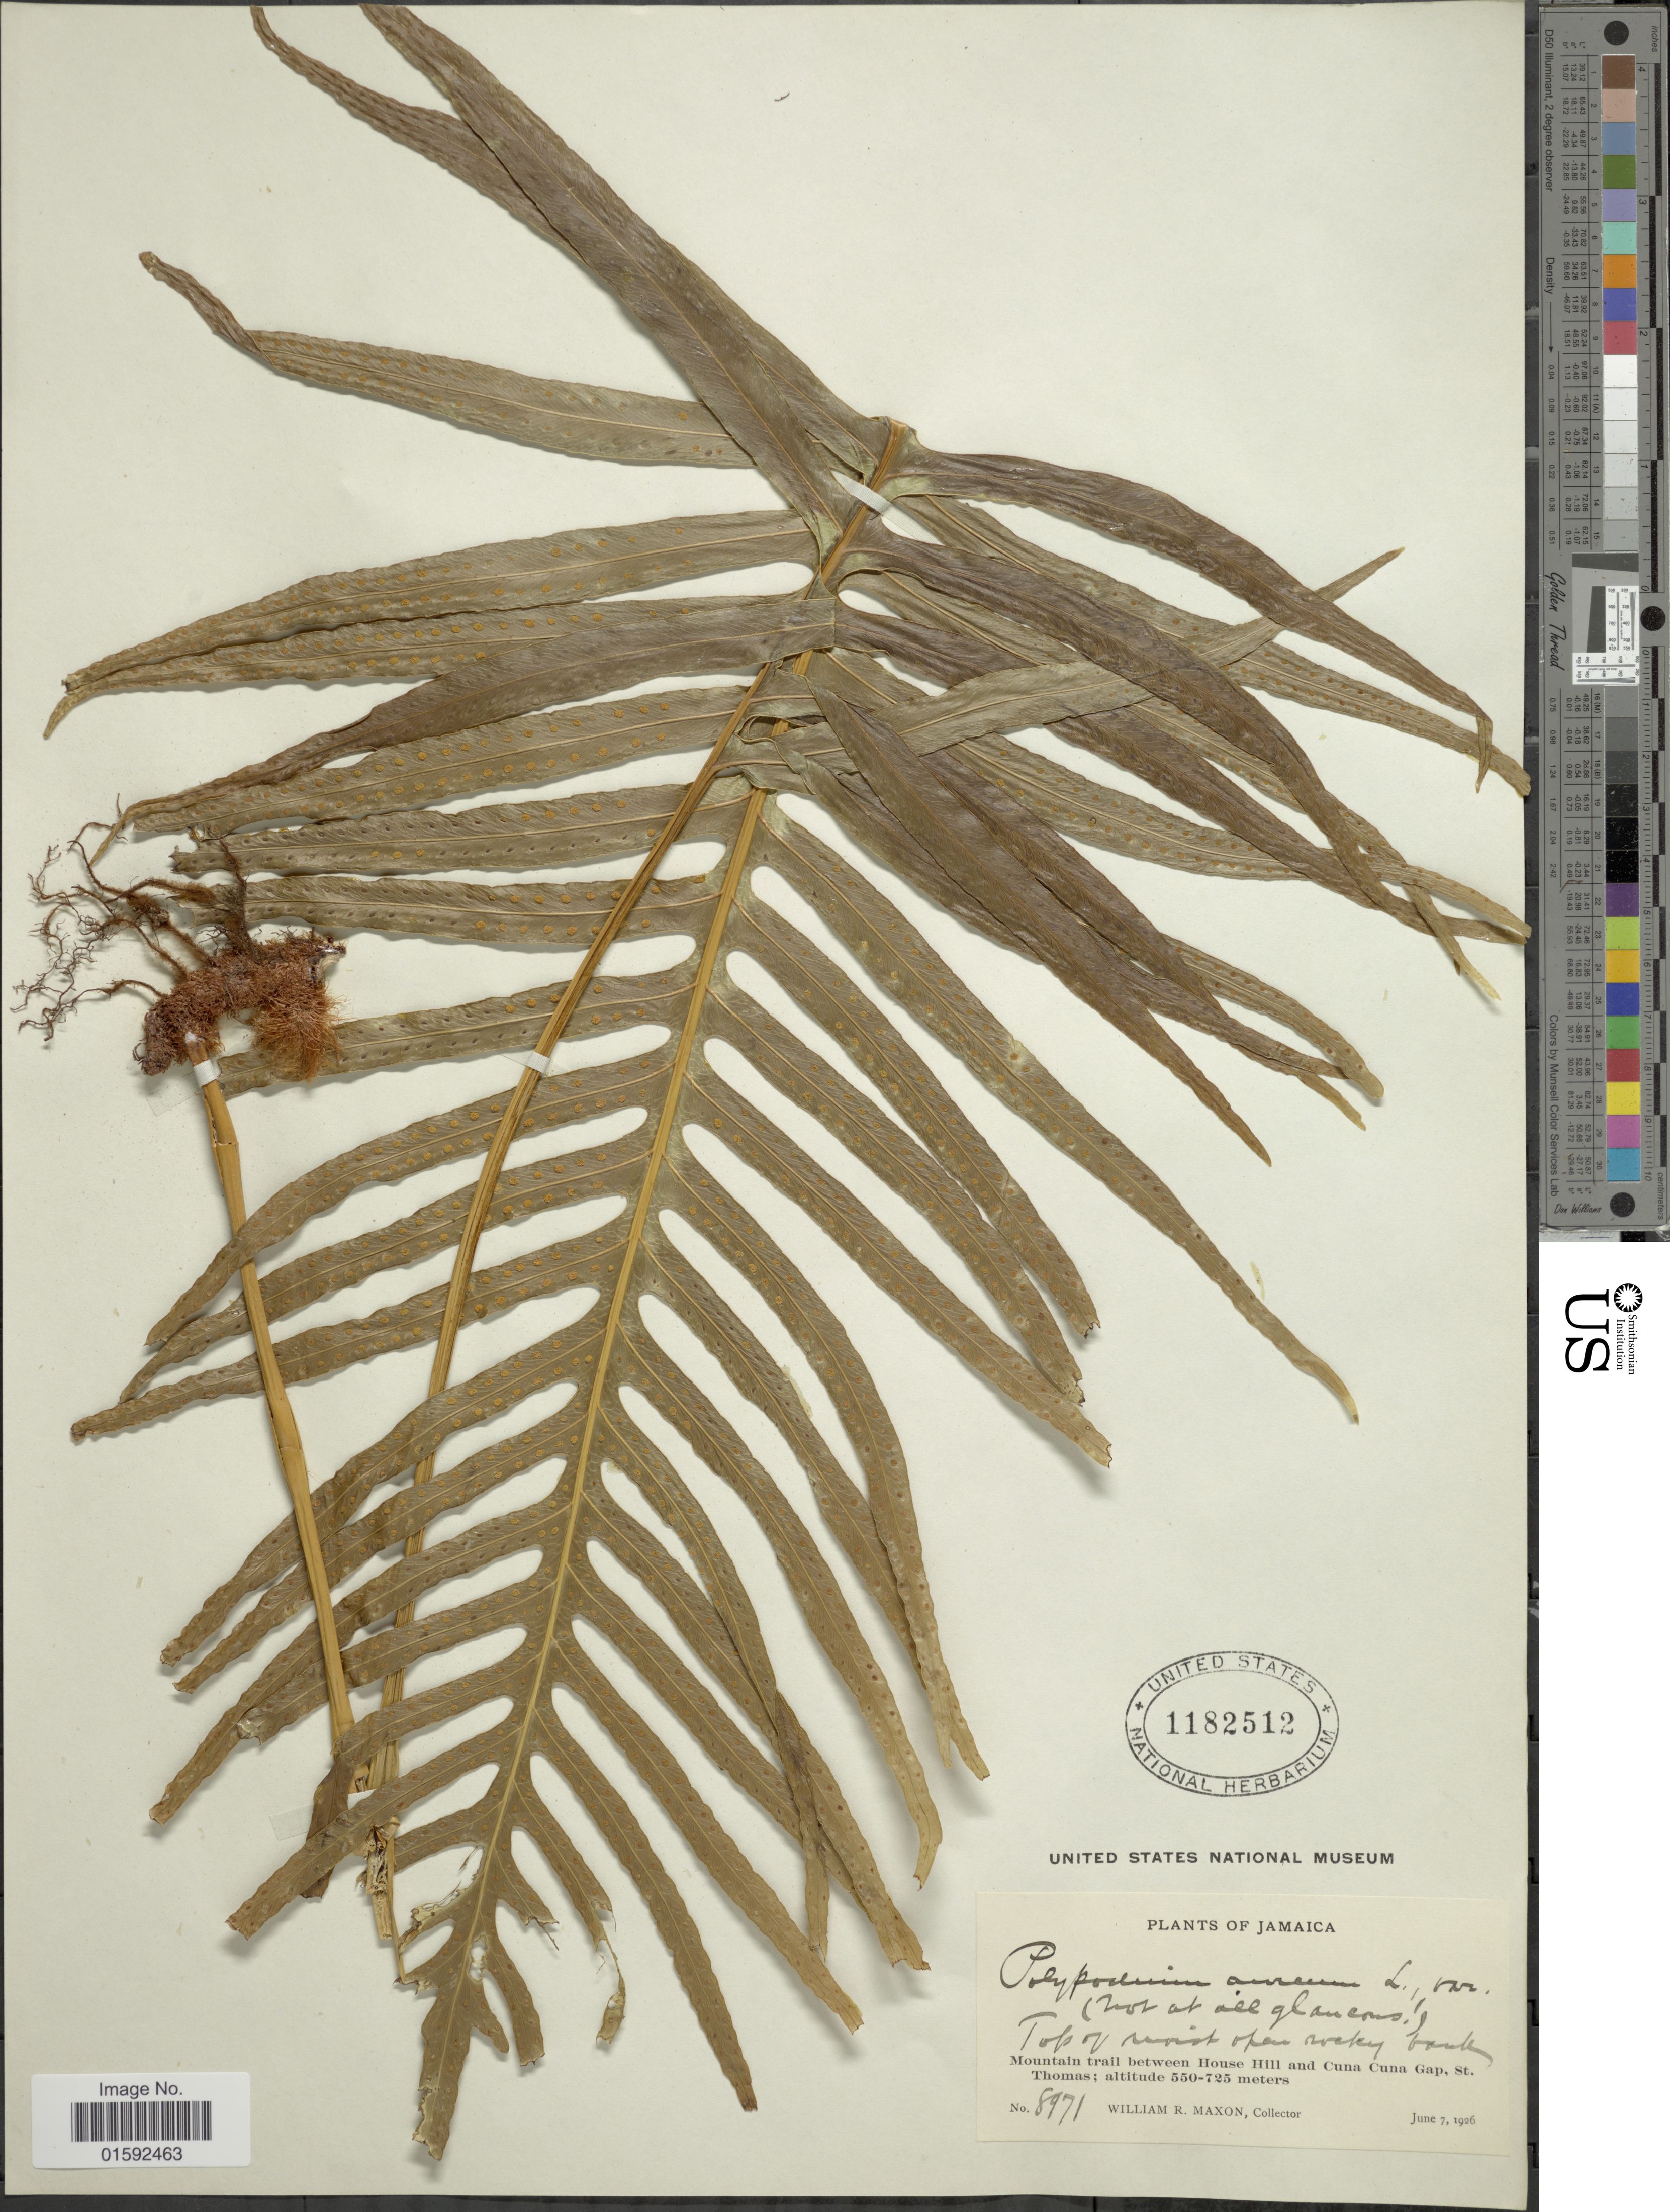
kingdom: Plantae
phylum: Tracheophyta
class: Polypodiopsida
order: Polypodiales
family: Polypodiaceae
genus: Phlebodium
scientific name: Phlebodium pseudoaureum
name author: (Cav.) Lellinger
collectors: W. R. Maxon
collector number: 8971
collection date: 1926-06-07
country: Jamaica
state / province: Saint Thomas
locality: Jamaica, Mountain trail between House Hill and Cuna Cuna Gap, St. Thomas.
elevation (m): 550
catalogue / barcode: US 1182512